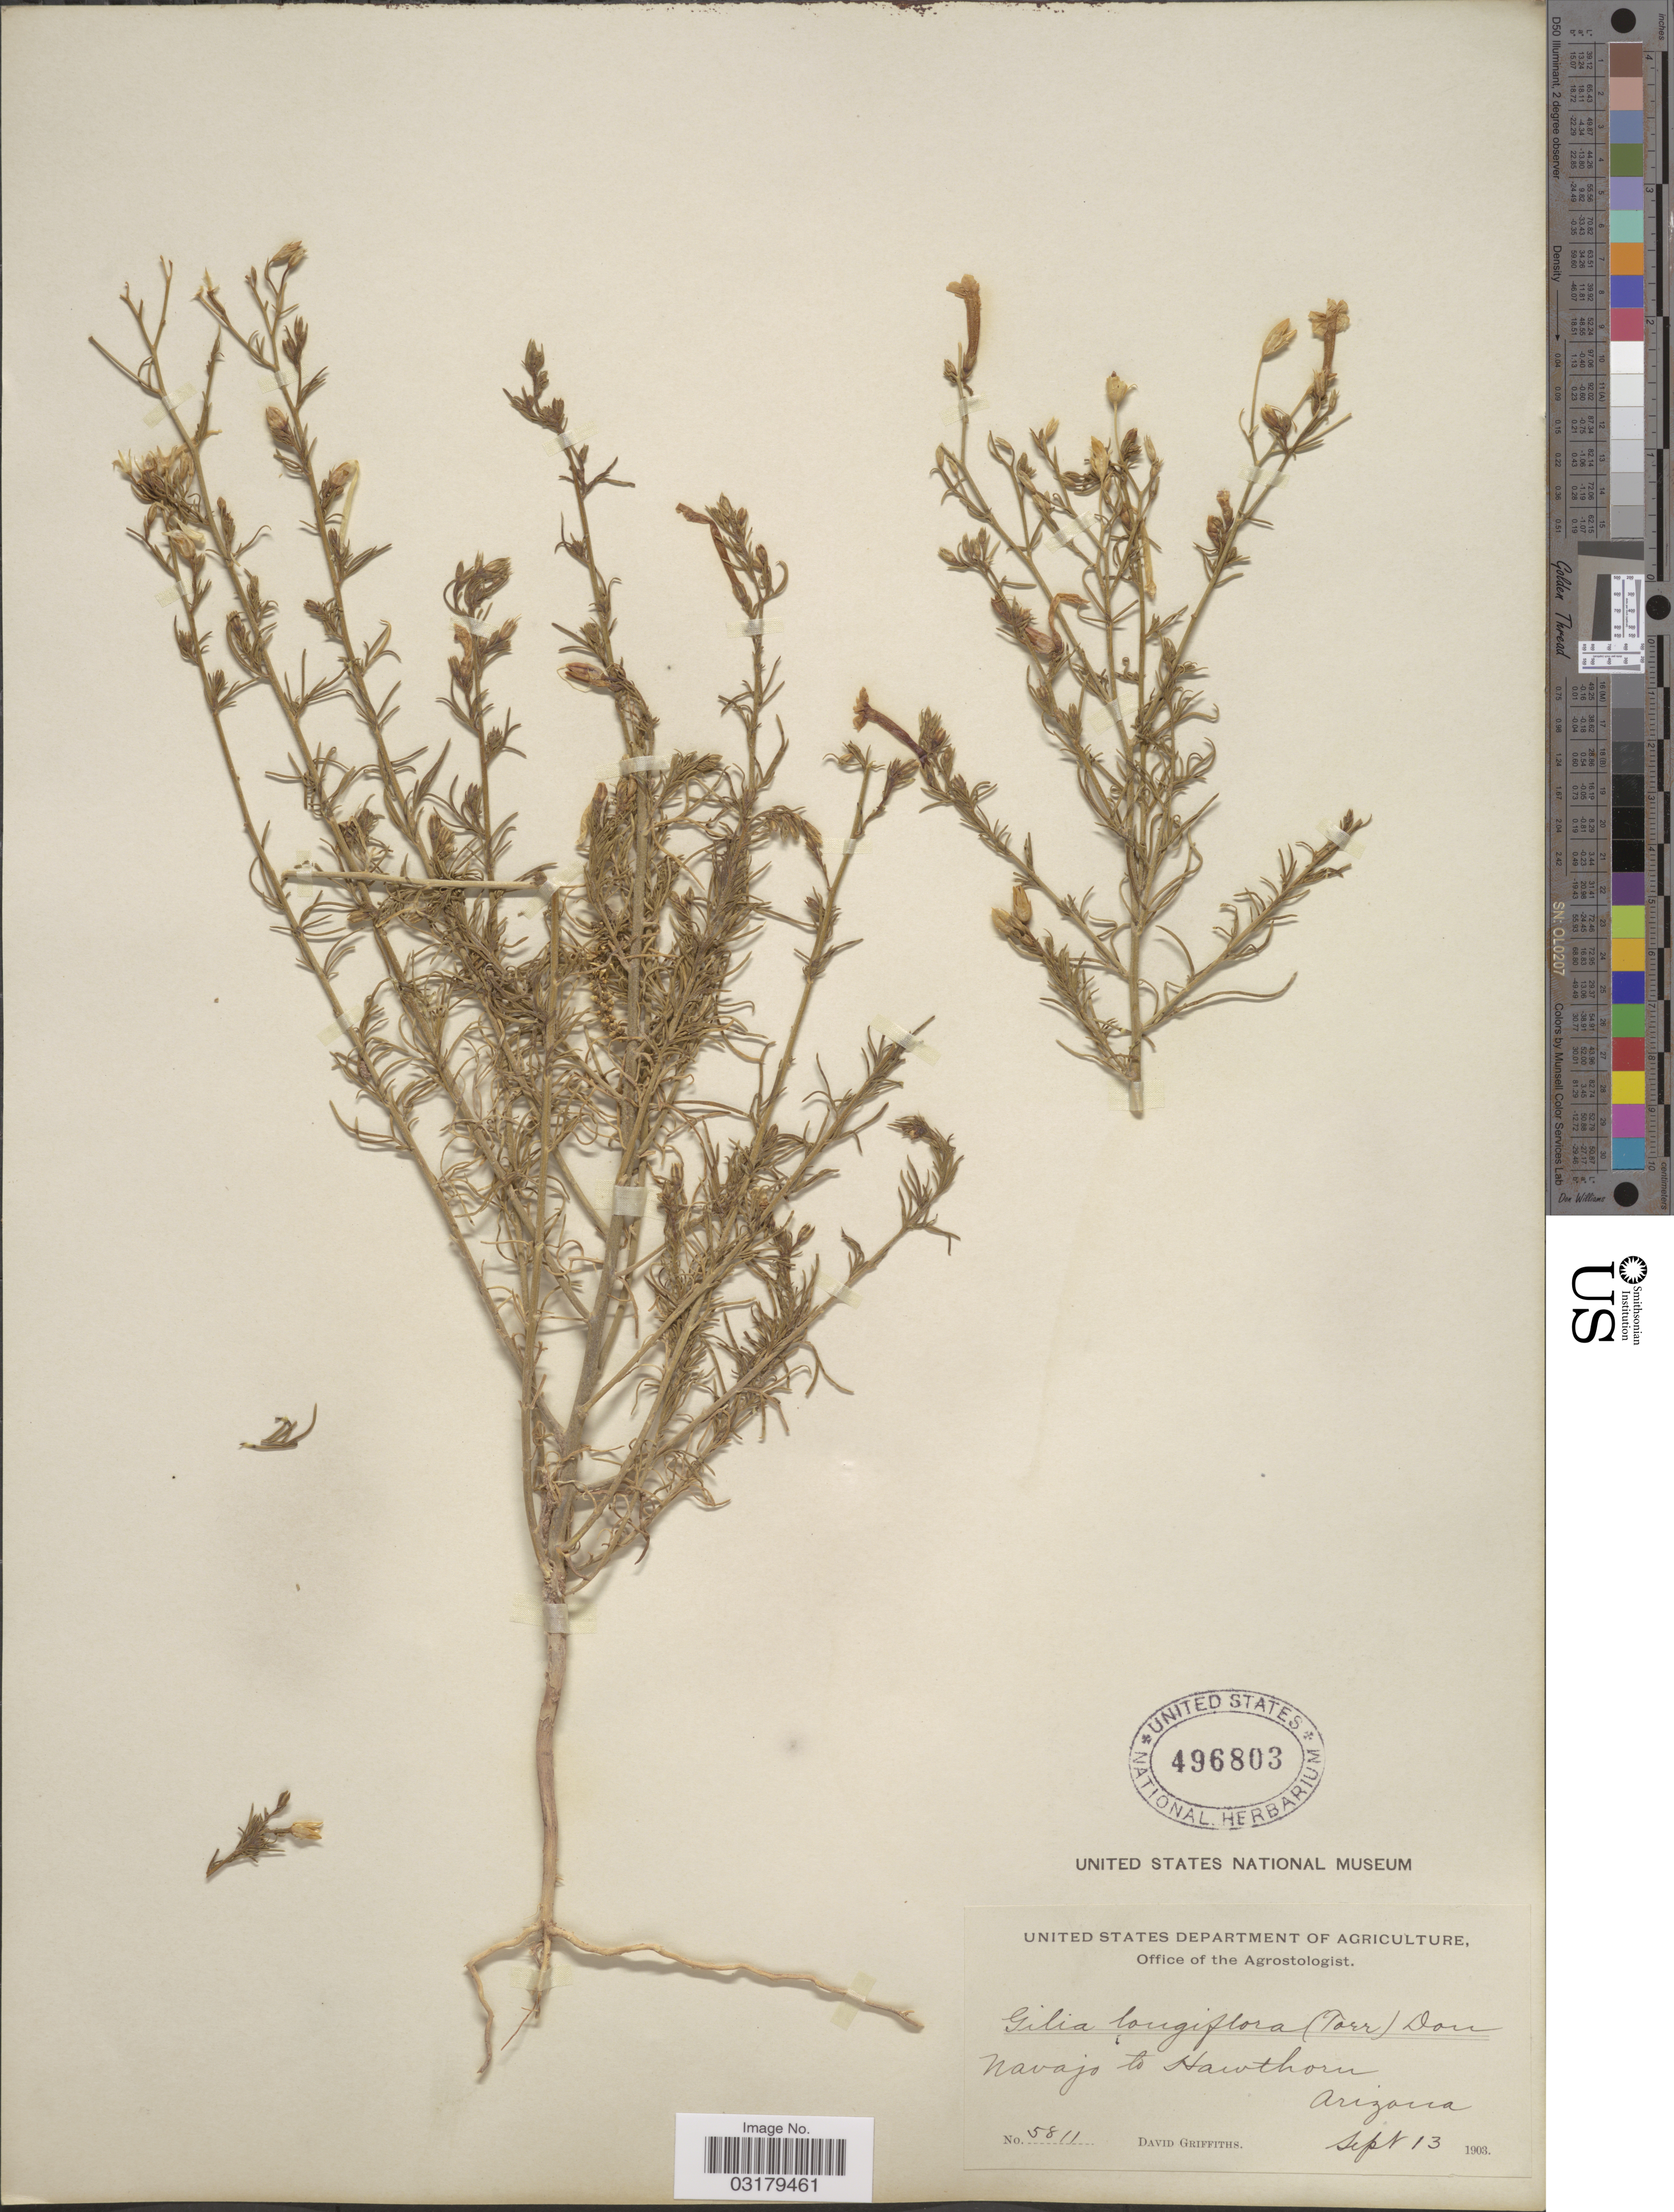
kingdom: Plantae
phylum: Tracheophyta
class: Magnoliopsida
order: Ericales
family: Polemoniaceae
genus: Ipomopsis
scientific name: Ipomopsis longiflora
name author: (Torr.) V.E. Grant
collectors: D. Griffiths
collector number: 5811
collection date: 1903-04-13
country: United States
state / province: Arizona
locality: Navajo to Hawthorn.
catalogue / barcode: US 496803